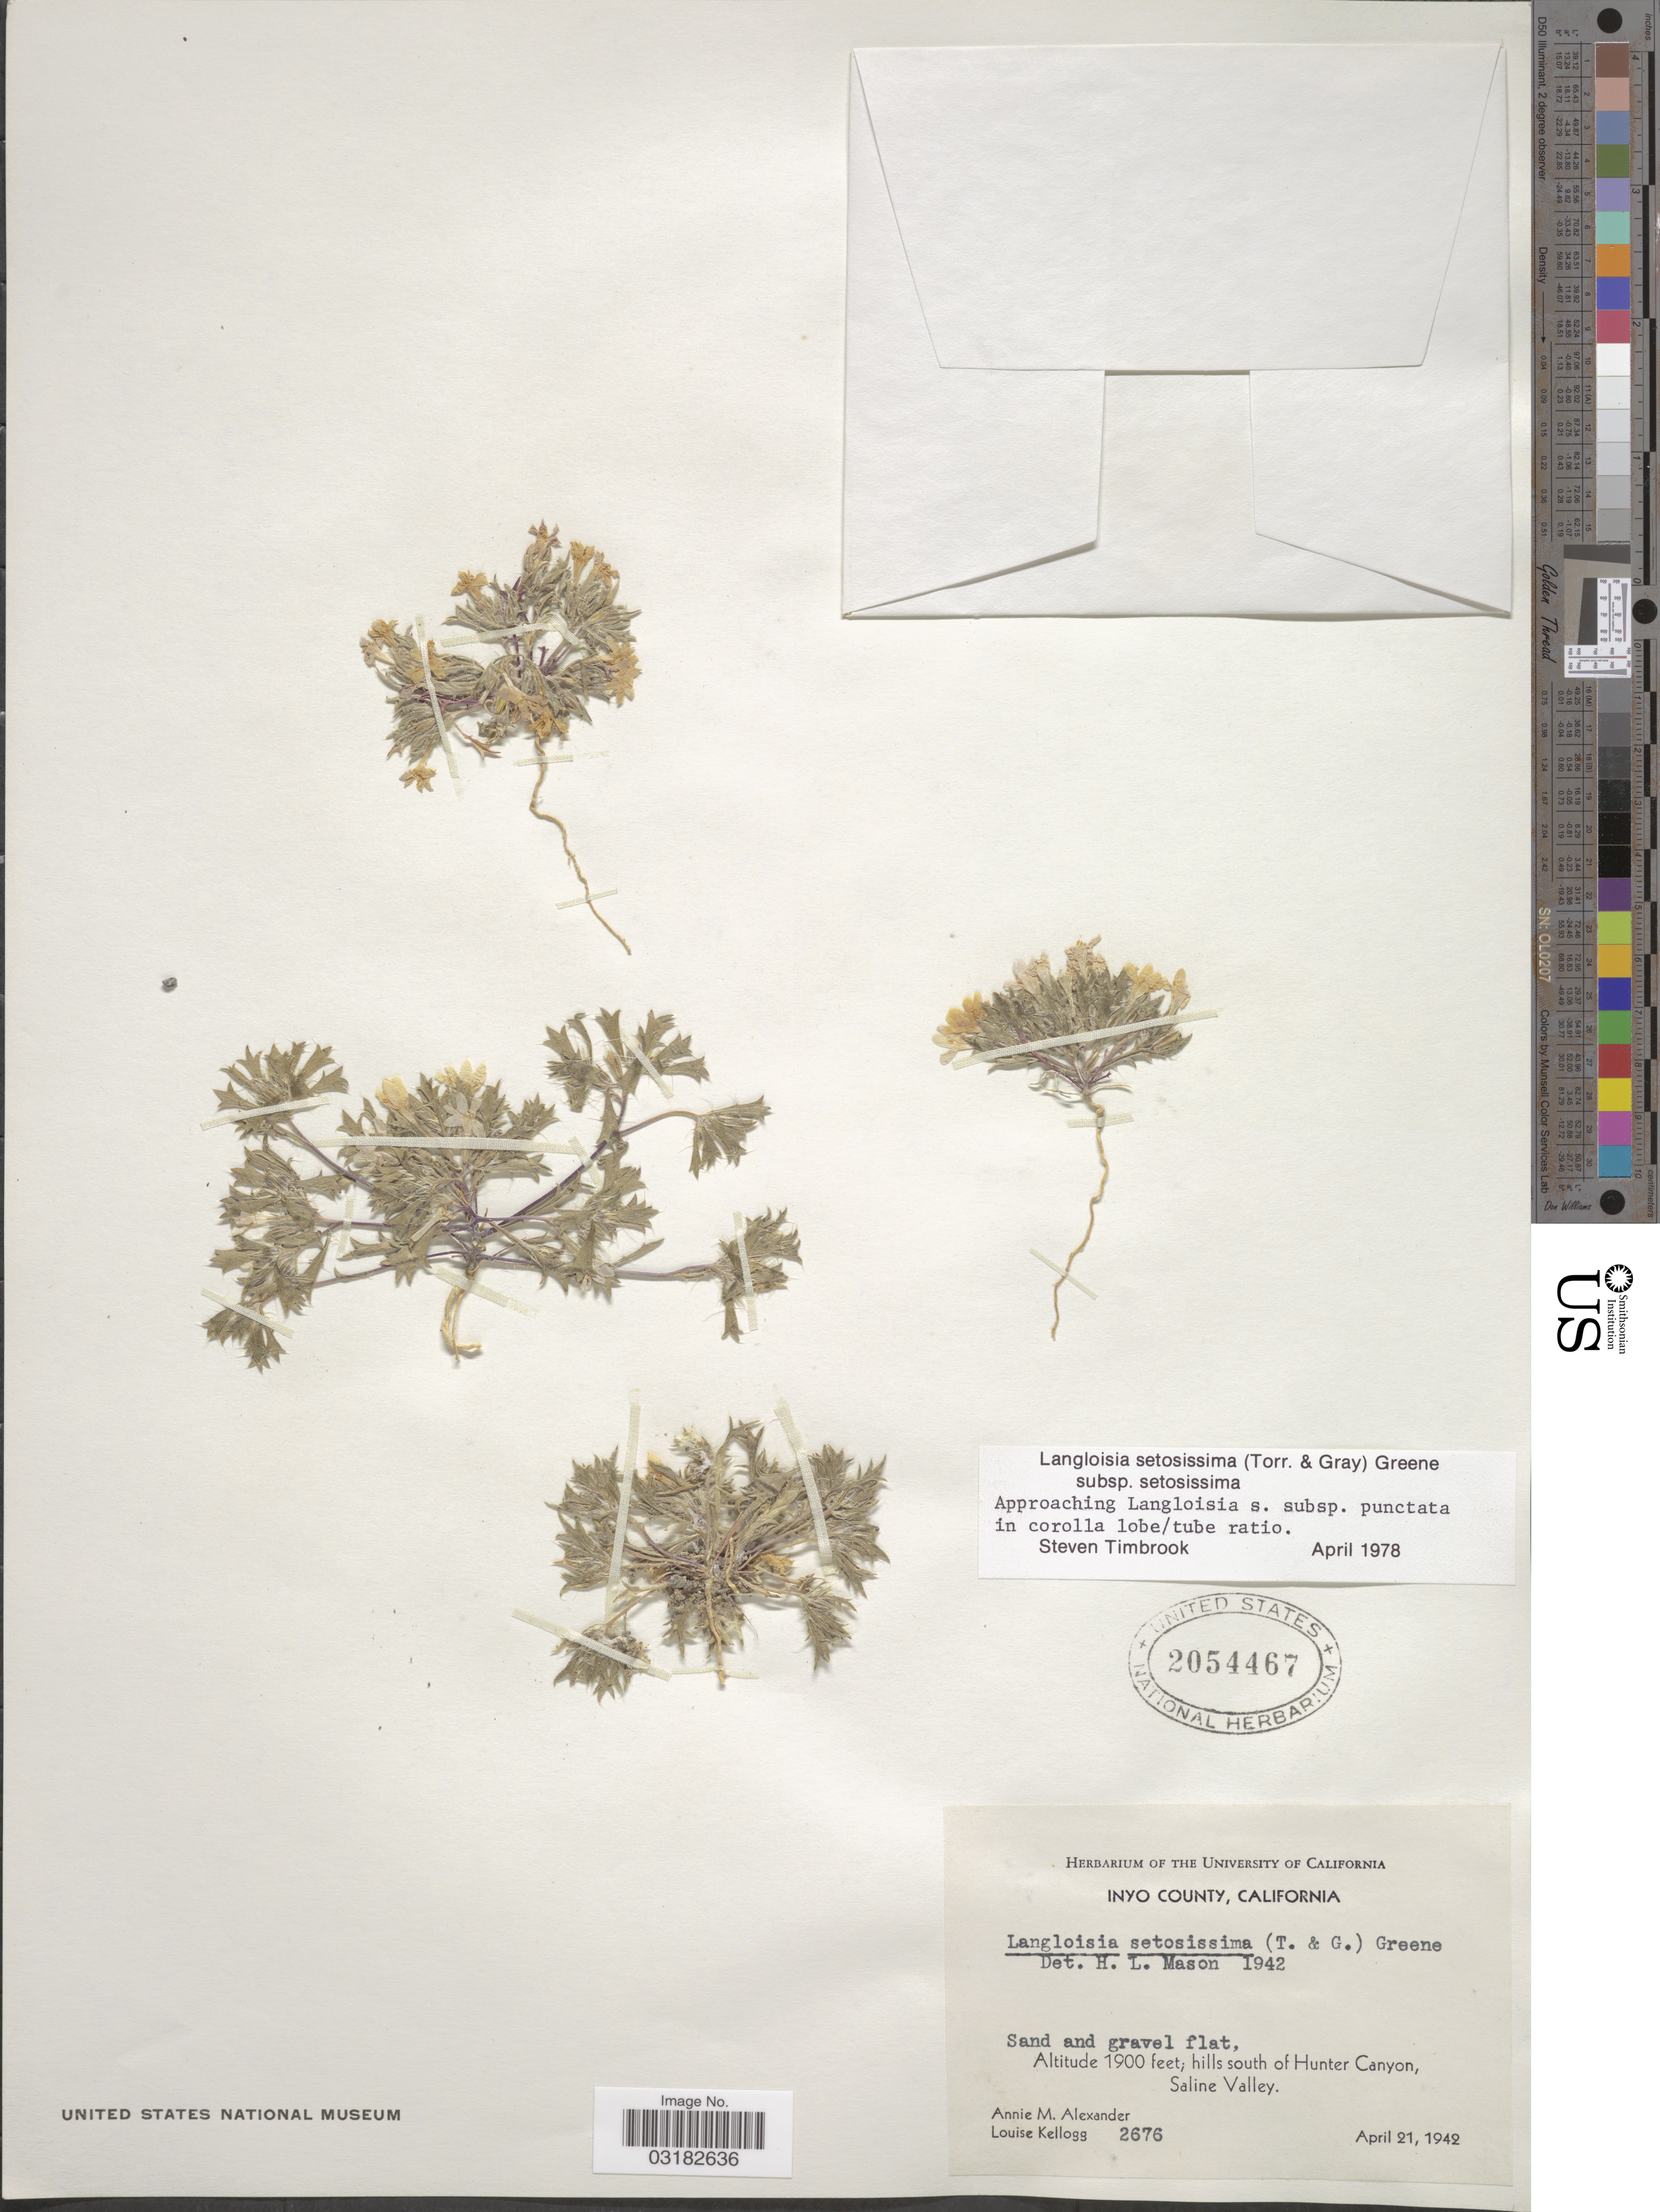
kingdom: Plantae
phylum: Tracheophyta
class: Magnoliopsida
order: Ericales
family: Polemoniaceae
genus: Langloisia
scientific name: Langloisia setosissima subsp. setosissima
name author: (Torr. & A. Gray) Greene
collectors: A. M. Alexander & L. Kellogg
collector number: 2676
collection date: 1942-04-21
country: United States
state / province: California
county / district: Inyo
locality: Inyo County. Hills south of Hunter Canyon, Saline Valley.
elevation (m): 579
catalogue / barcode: US 2054467